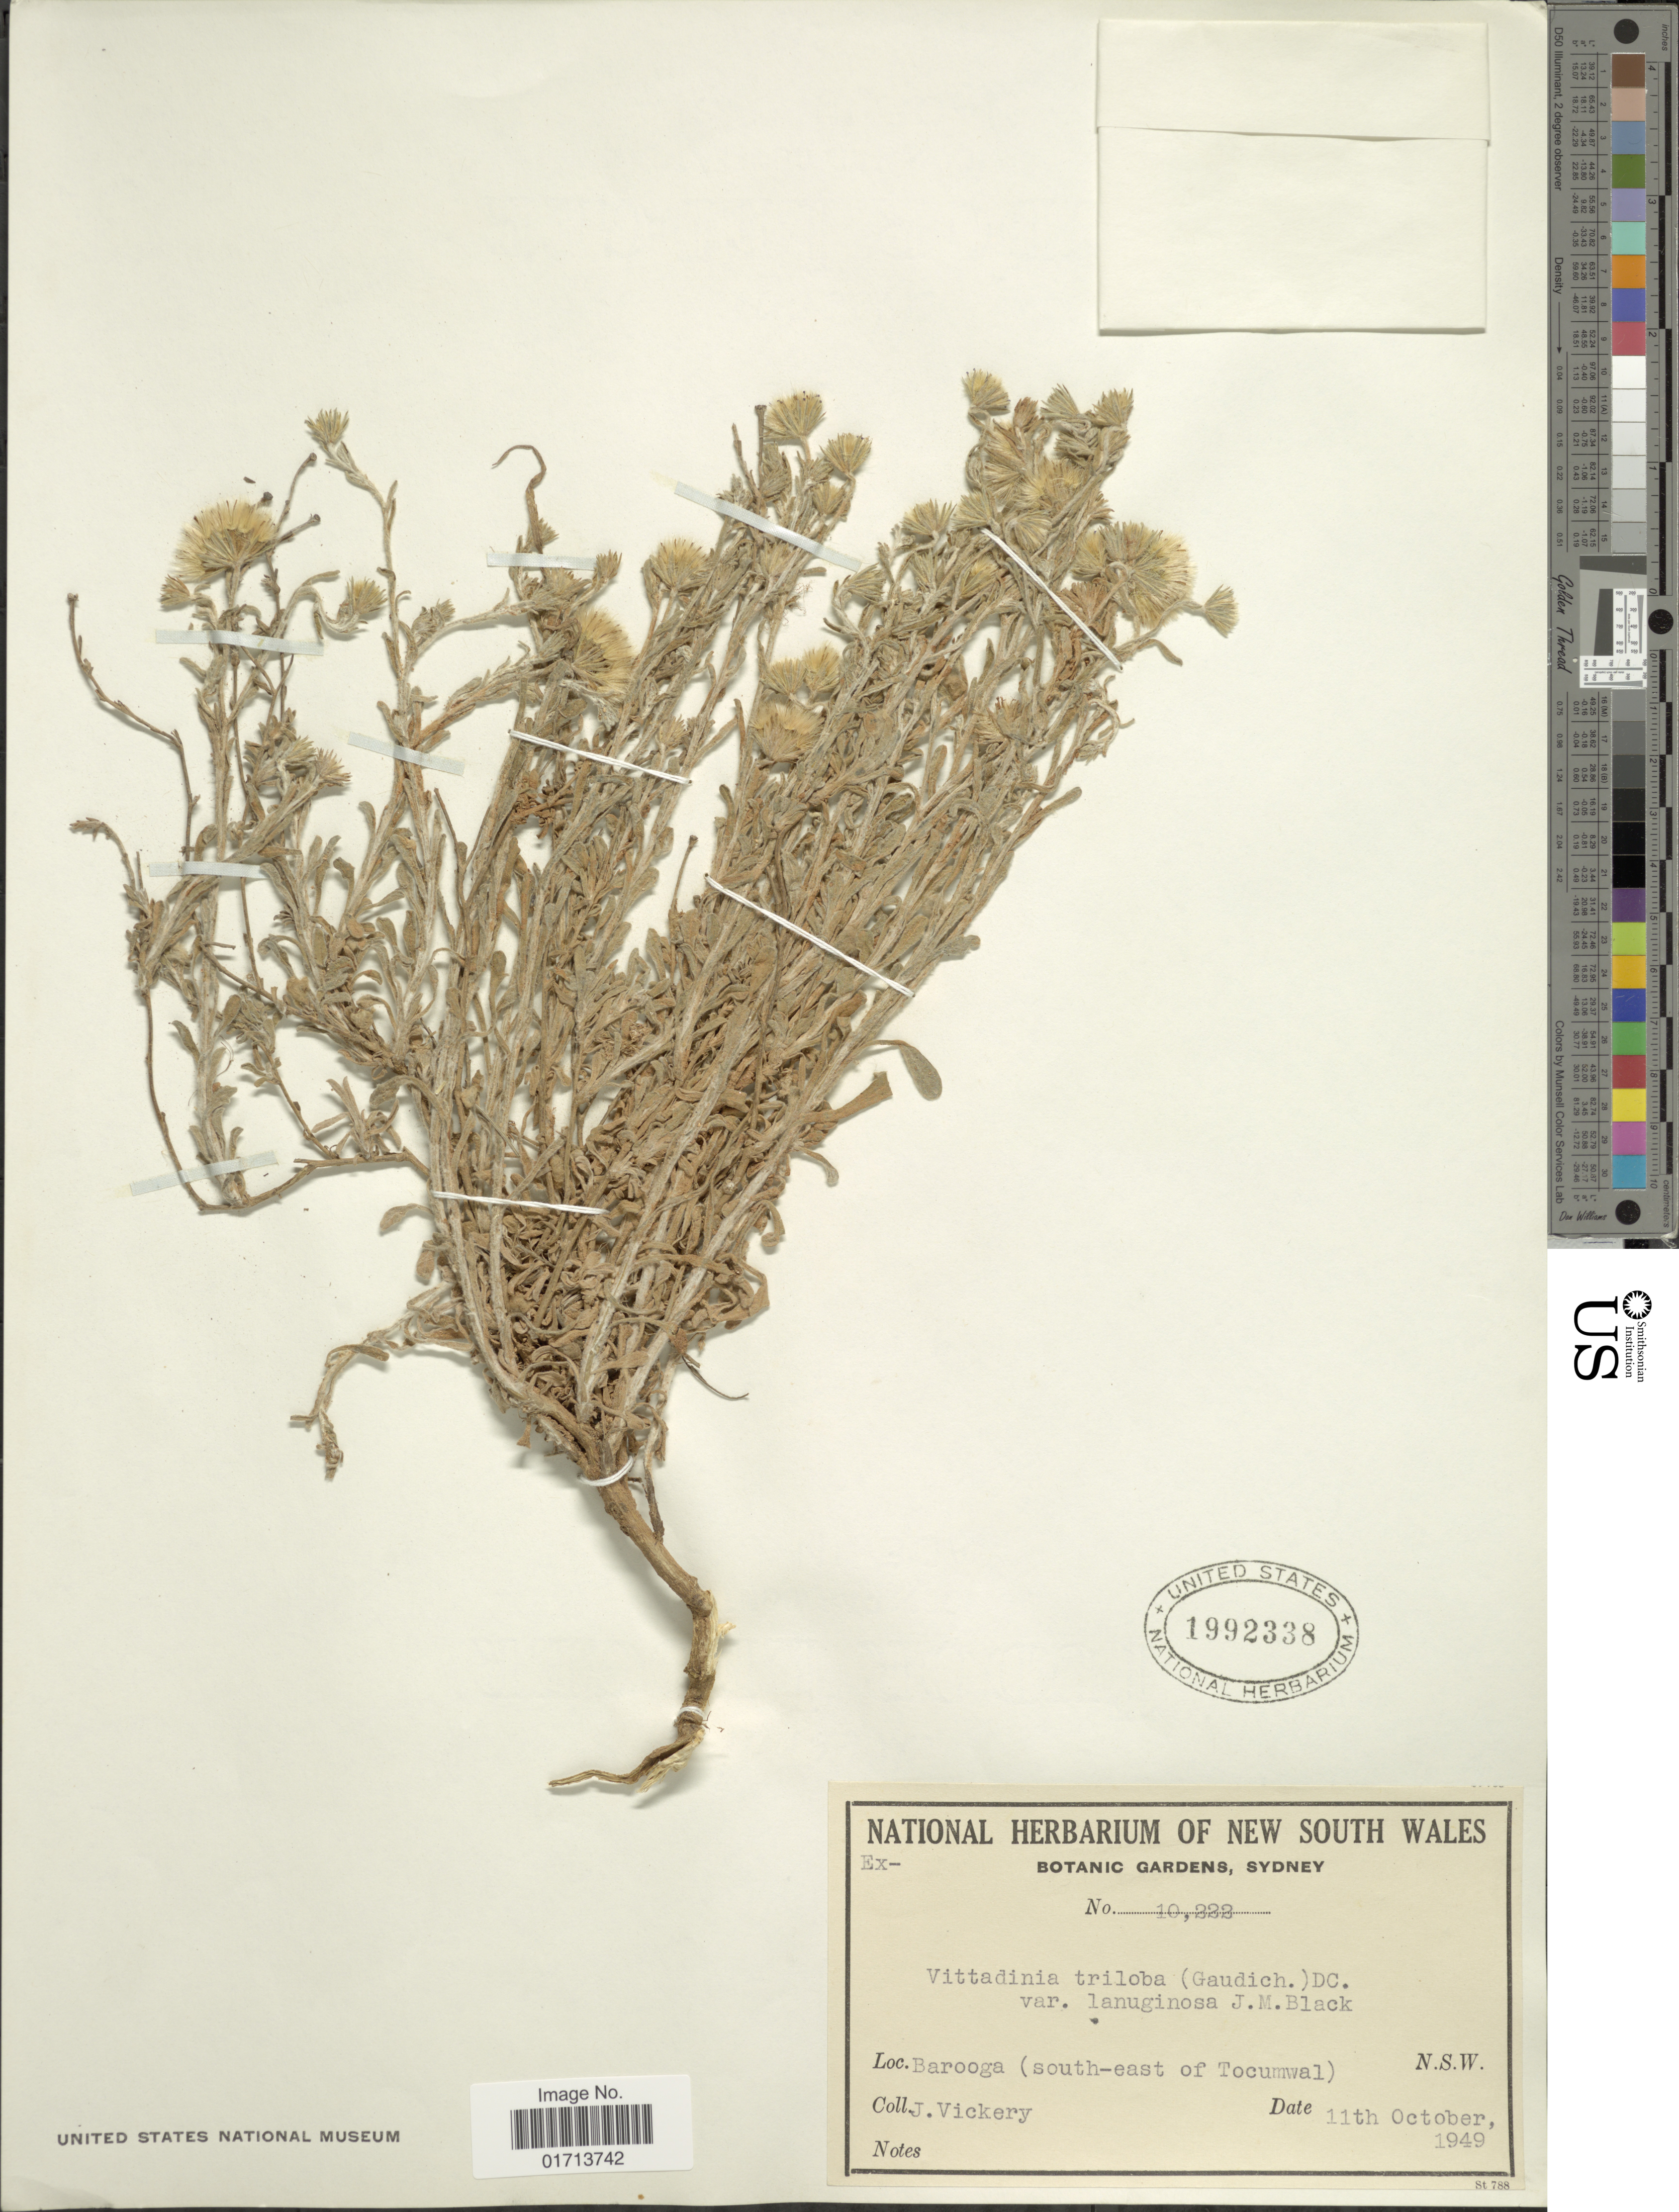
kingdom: Plantae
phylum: Tracheophyta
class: Magnoliopsida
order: Asterales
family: Asteraceae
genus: Vittadinia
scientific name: Vittadinia triloba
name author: (Gaudich.) DC.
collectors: J. Vickery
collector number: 10222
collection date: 1949-10-11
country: Australia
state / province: New South Wales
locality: Barooga (south-east of Tocumwal)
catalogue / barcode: US 1992338